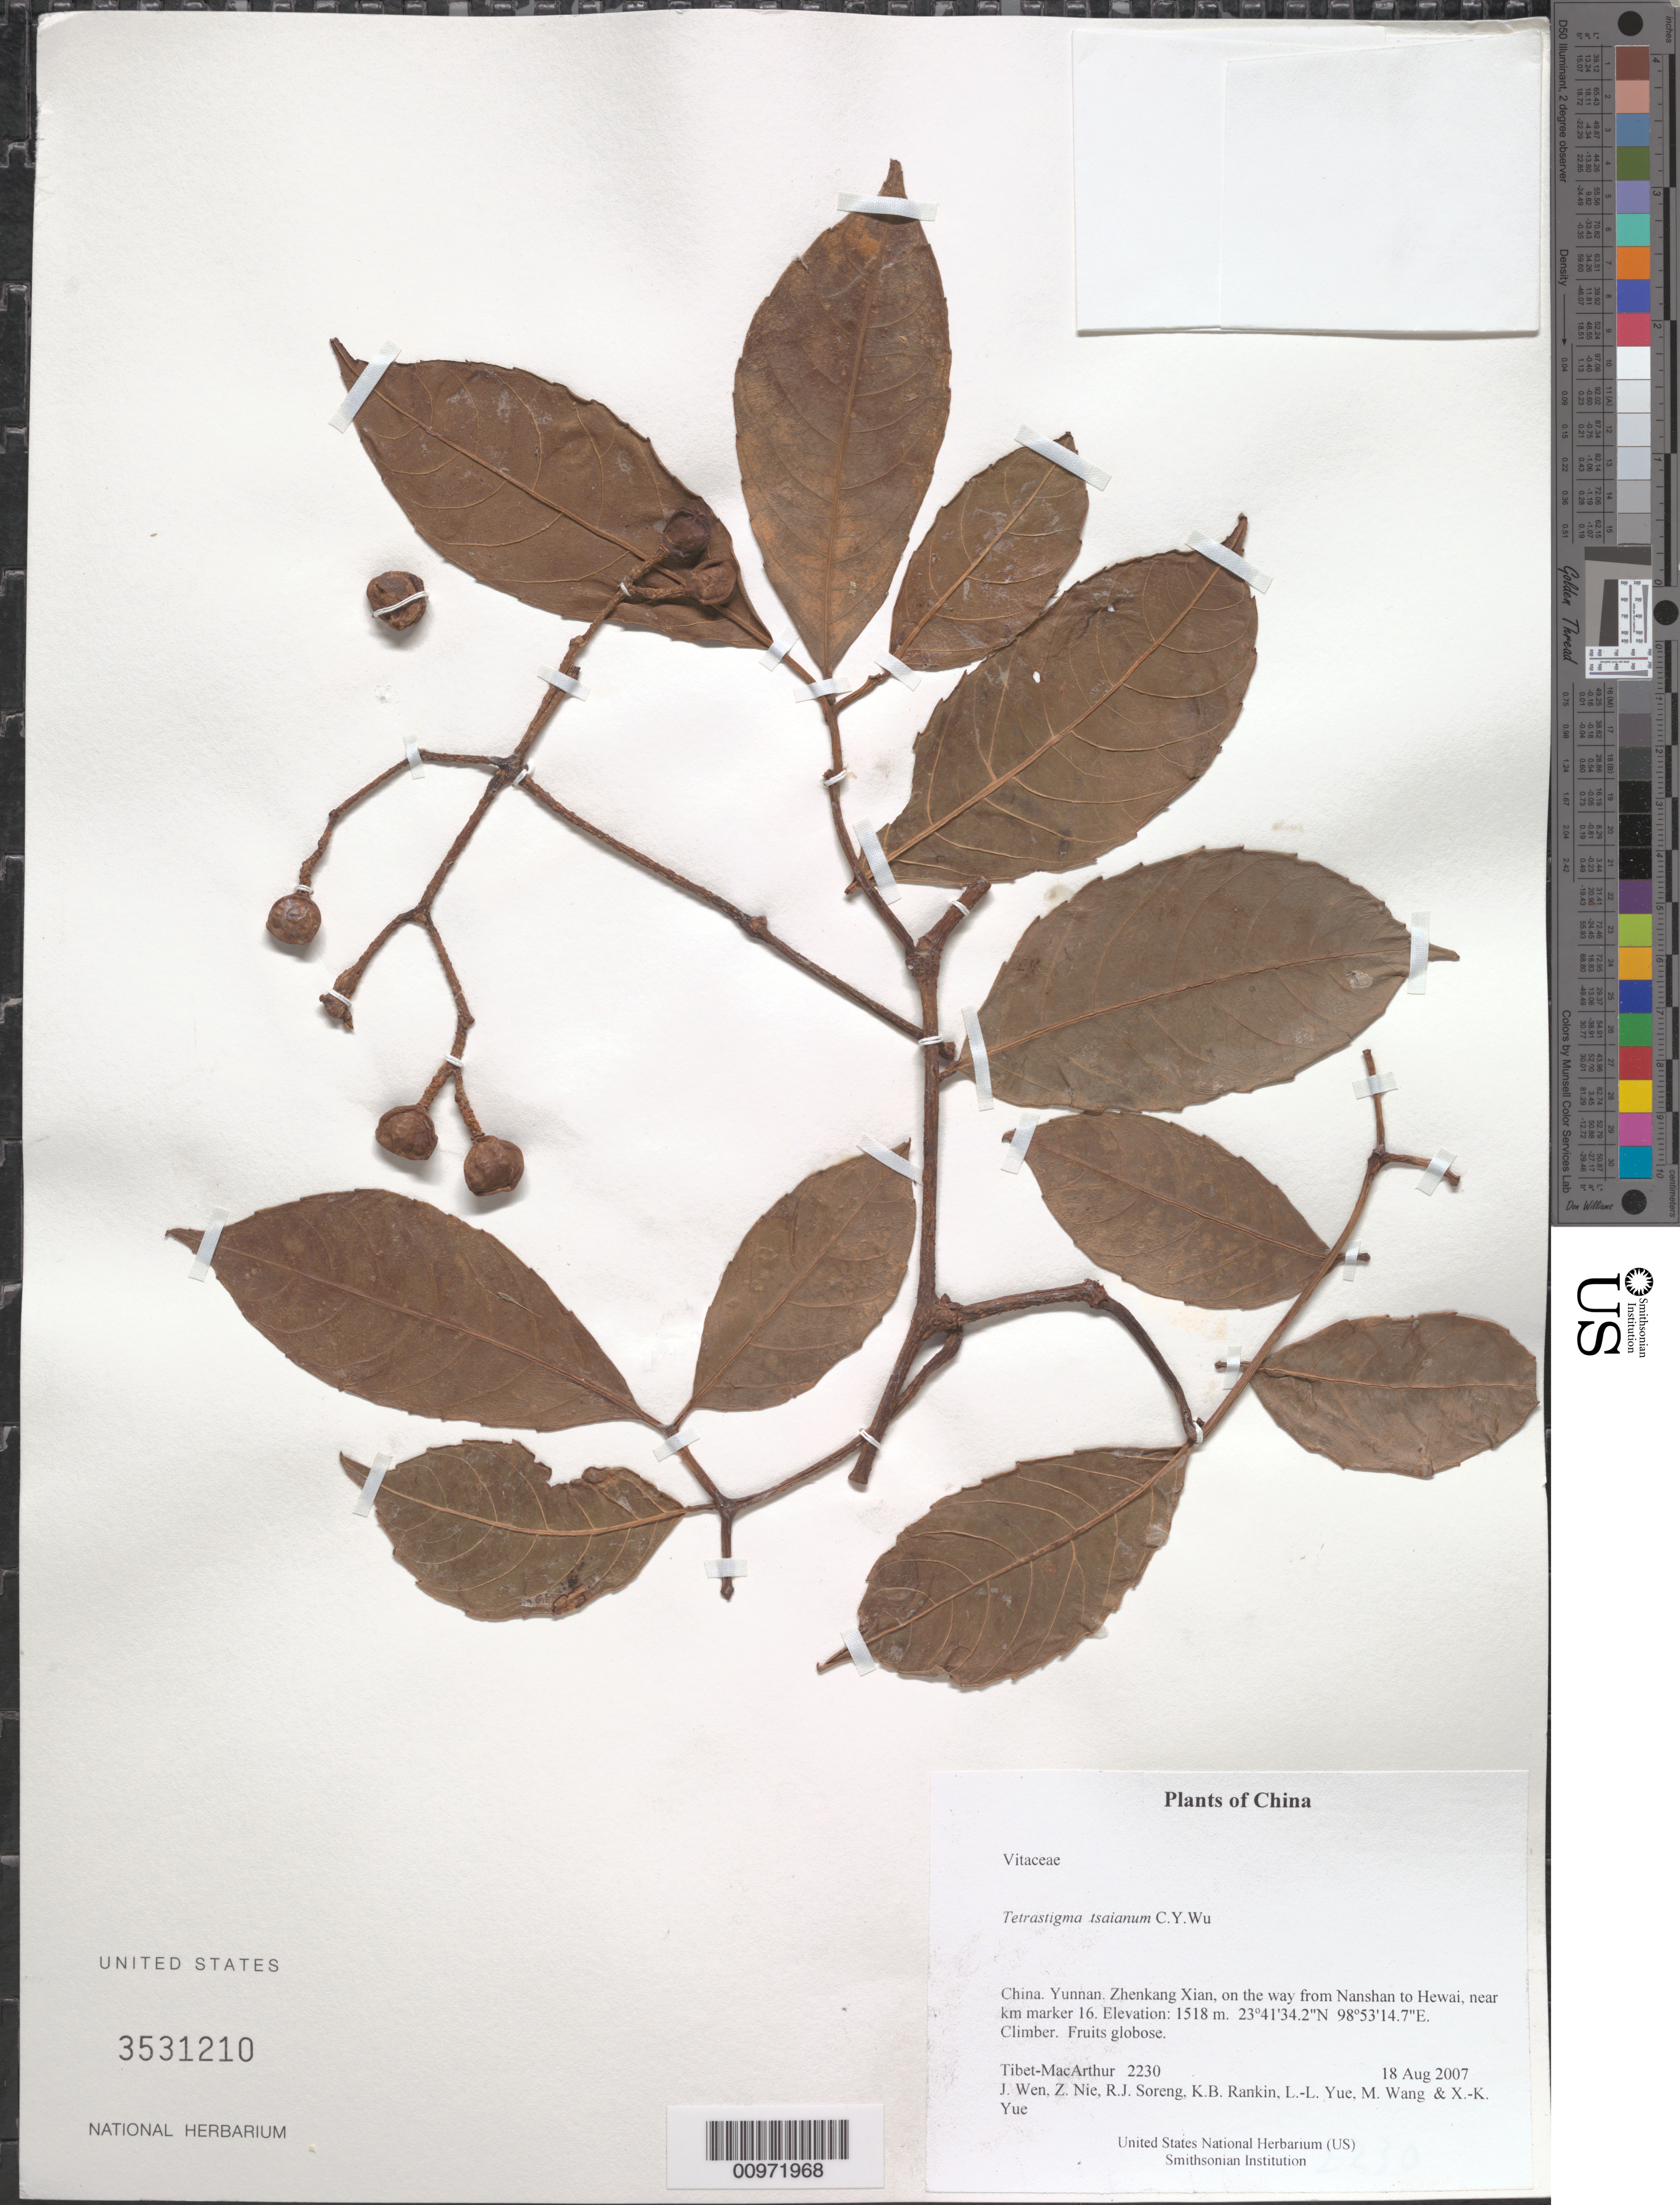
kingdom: Plantae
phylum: Tracheophyta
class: Magnoliopsida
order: Vitales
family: Vitaceae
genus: Tetrastigma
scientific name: Tetrastigma tsaianum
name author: C.Y. Wu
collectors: Tibet-MacArthur, J. Wen, Z. Nie, R. J. Soreng, K. Rankin, L. Yue, M. Wang & X. Yue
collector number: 2230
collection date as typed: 18 Aug 2007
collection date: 2007-08-18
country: China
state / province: Yunnan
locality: Zhenkang Xian, on the way from Nanshan to Hewai, near km marker 16.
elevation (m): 1518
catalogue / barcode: US 3531210